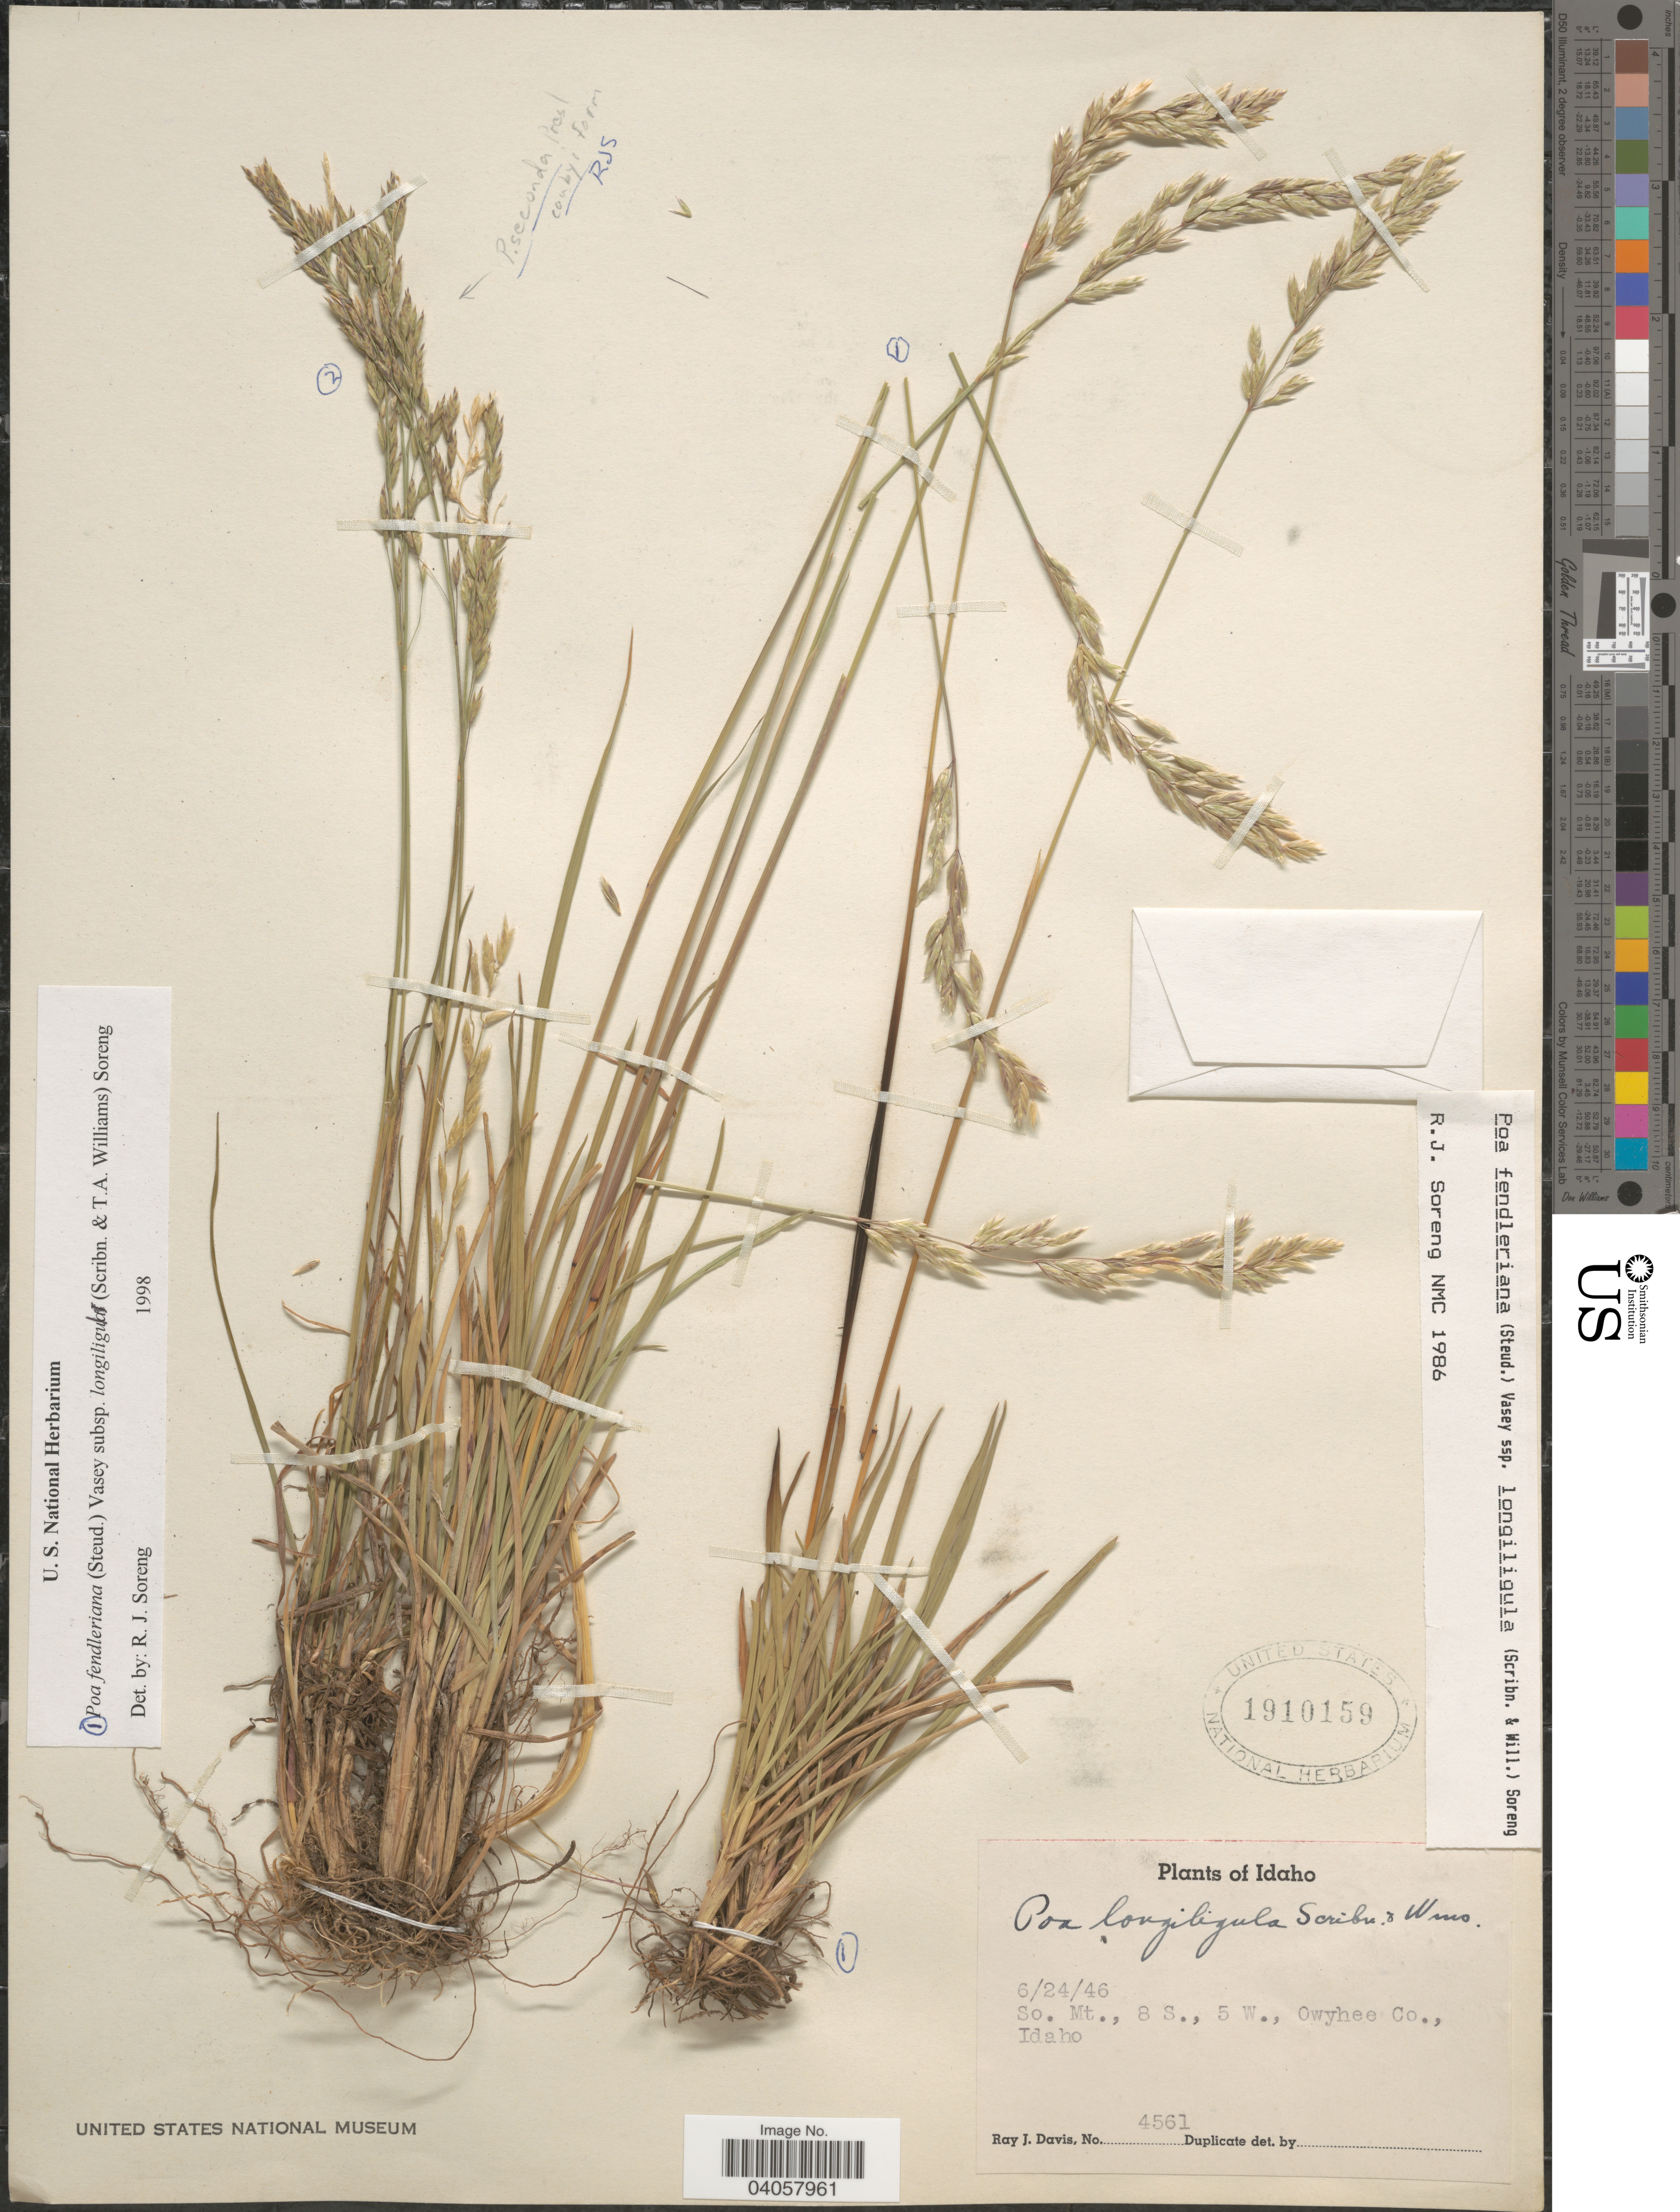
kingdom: Plantae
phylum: Tracheophyta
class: Liliopsida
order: Poales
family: Poaceae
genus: Poa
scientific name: Poa fendleriana subsp. longiligula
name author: (Scribn. & T.A. Williams) Soreng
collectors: R. Davis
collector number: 4561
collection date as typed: Transcribed d/m/y: 24/6/46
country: United States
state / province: Idaho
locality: So. Mt. 8 S., 5 W., Owyhee Co.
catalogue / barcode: US 1910159